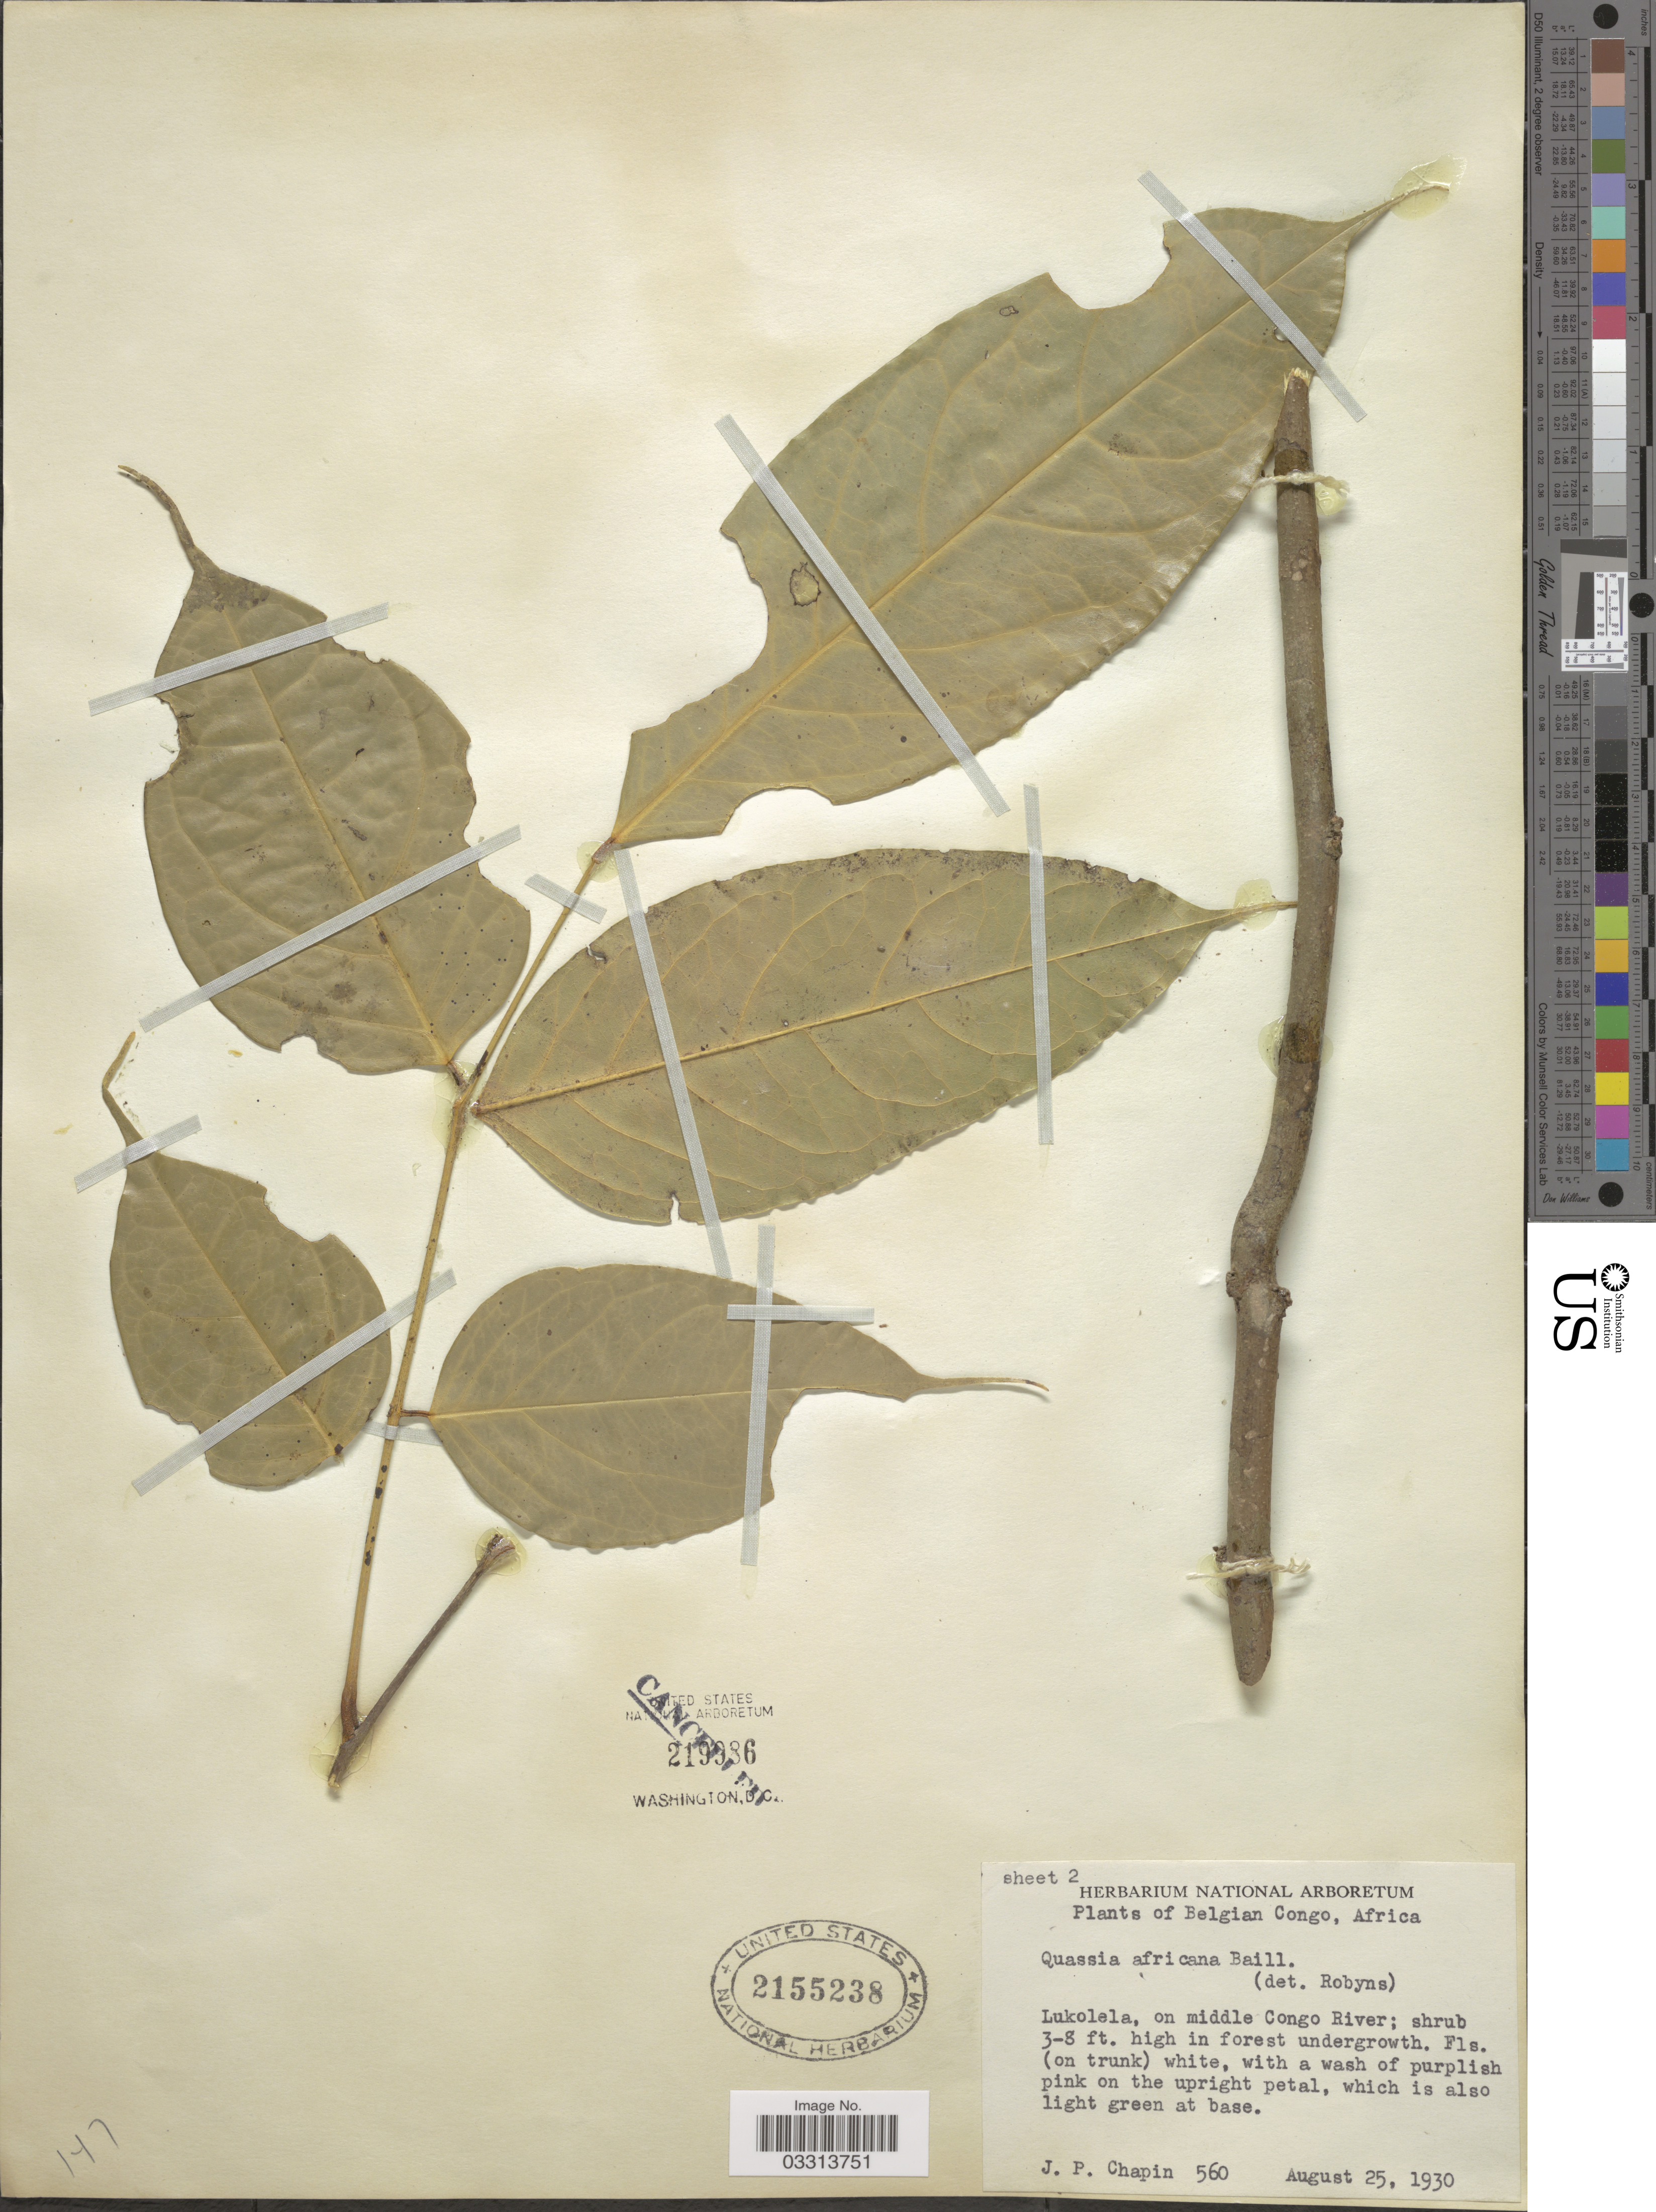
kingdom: Plantae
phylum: Tracheophyta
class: Magnoliopsida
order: Sapindales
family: Simaroubaceae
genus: Simaba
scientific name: Simaba africana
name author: Baill.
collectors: J. Chapin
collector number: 560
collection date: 1930-08-25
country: Congo, Democratic Republic of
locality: Belgian Congo, Lukolela, on middle Congo, River.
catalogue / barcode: US 2155238